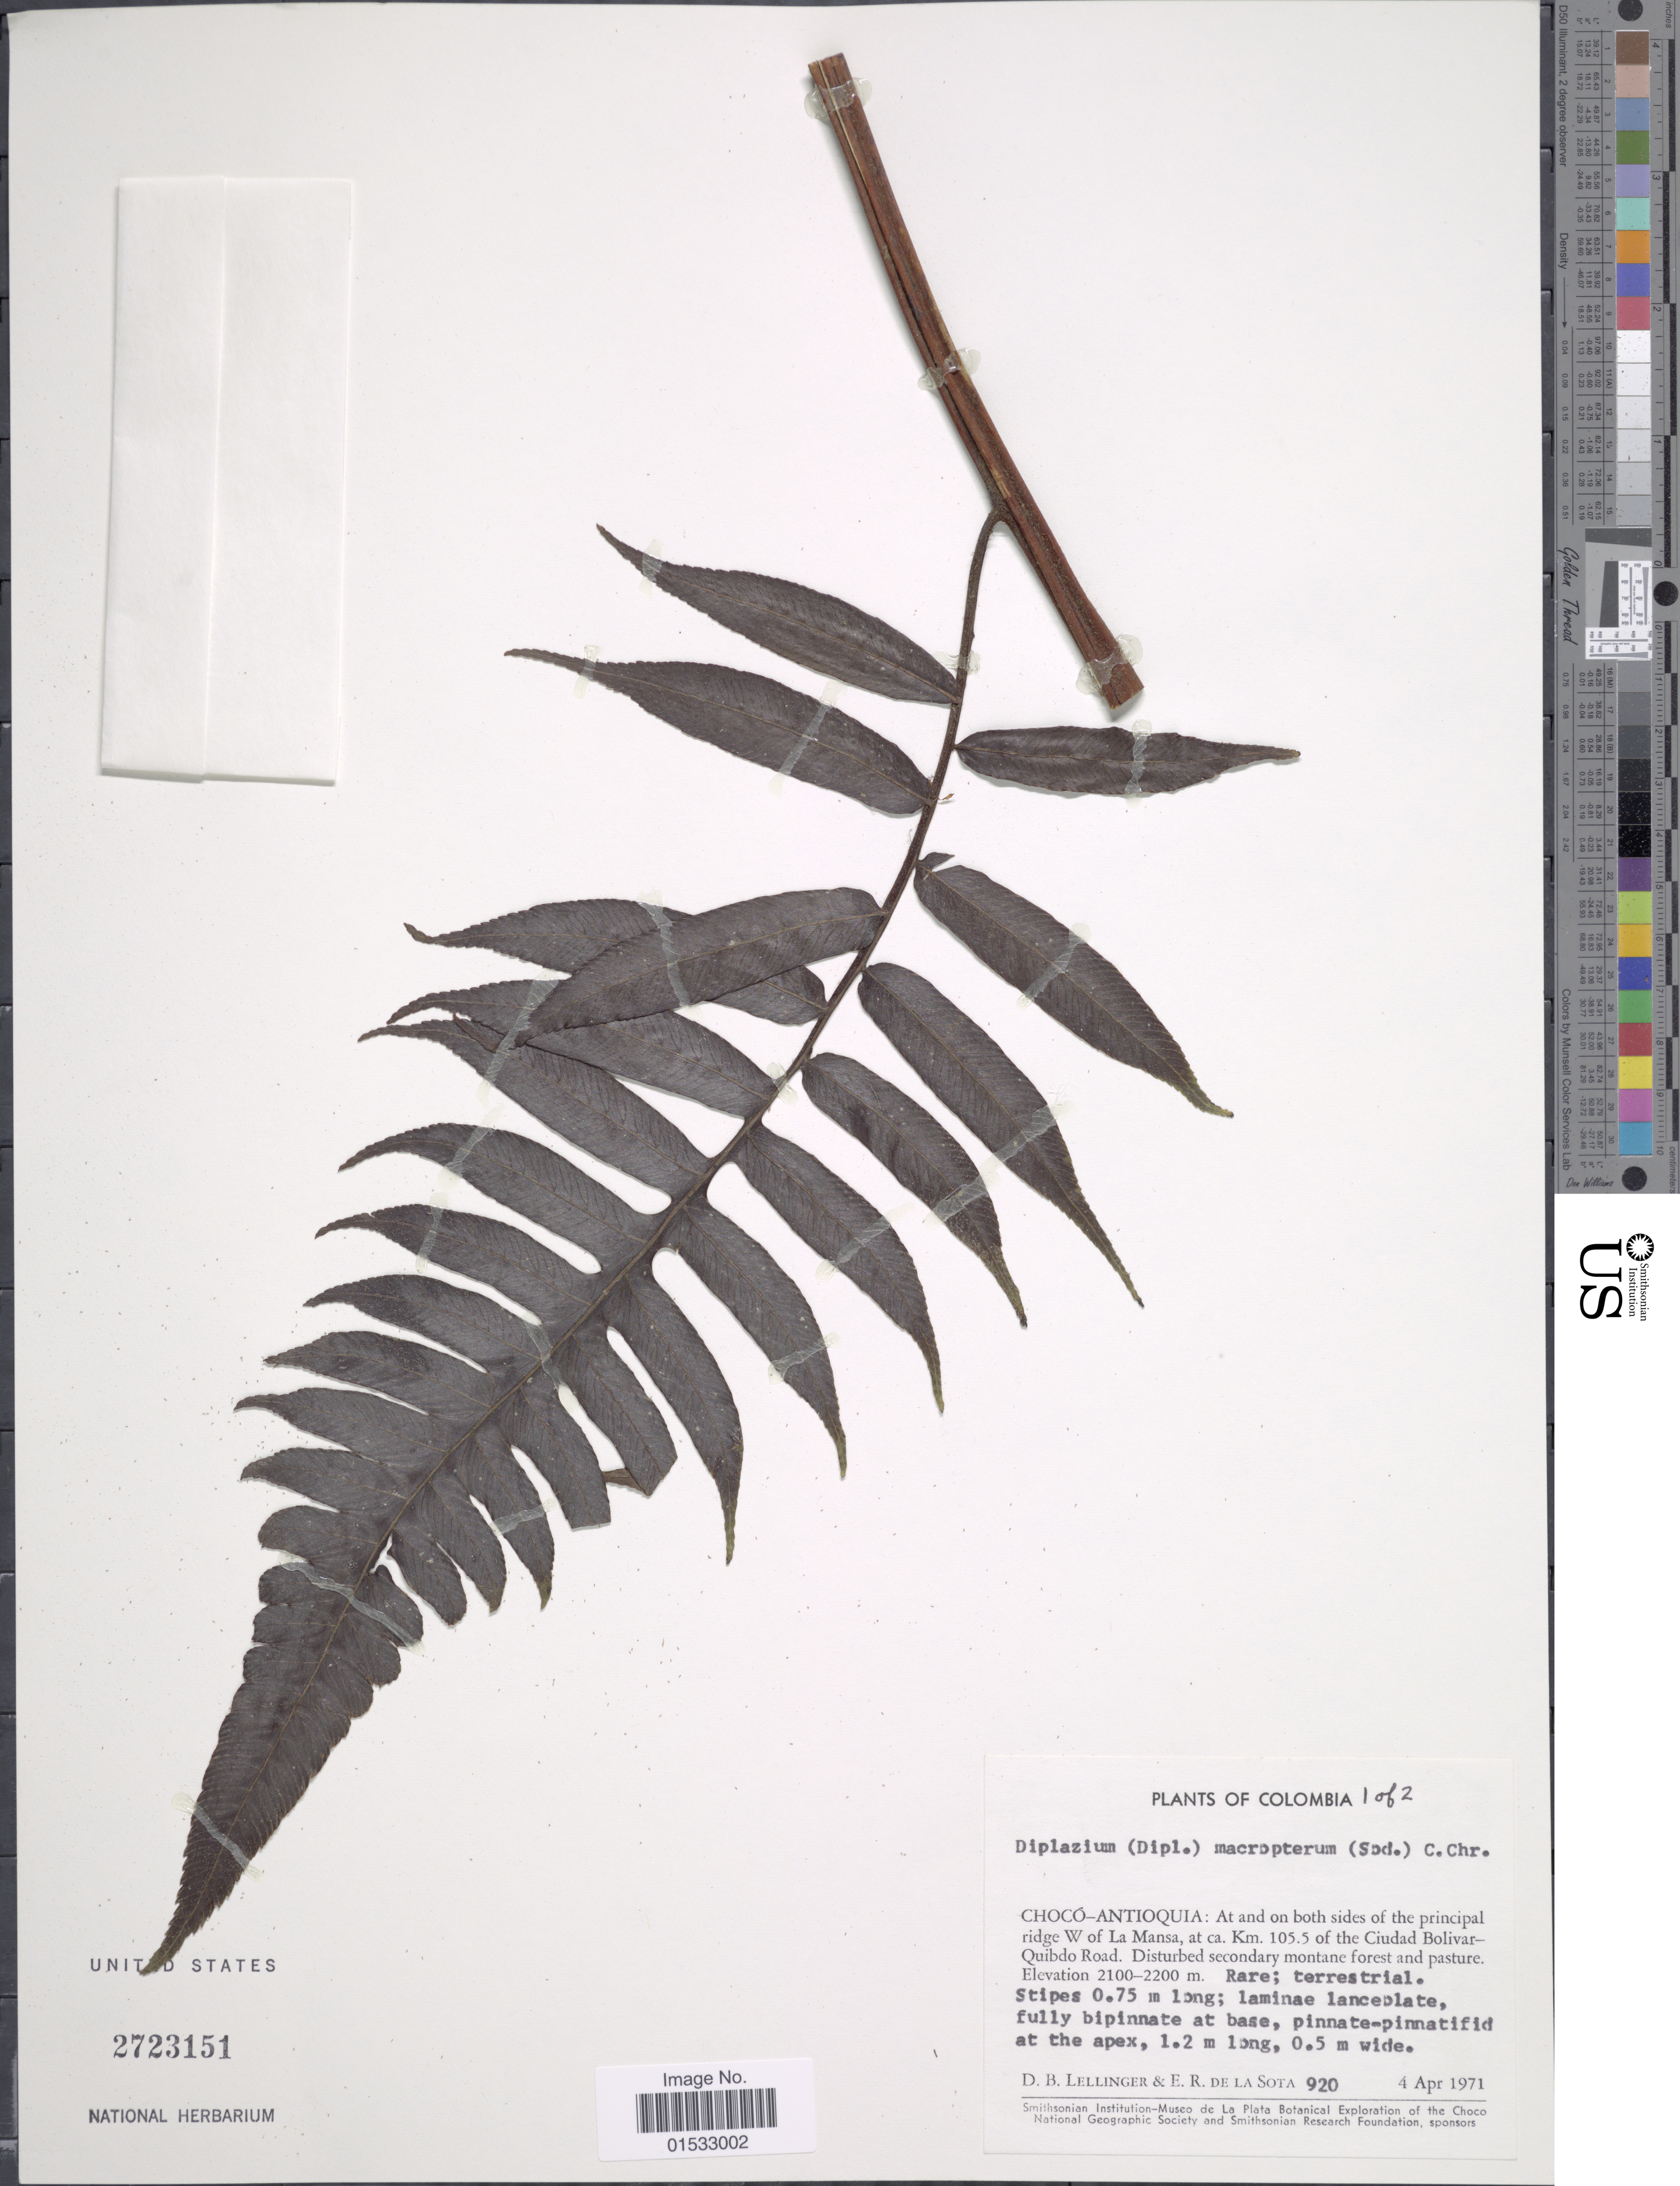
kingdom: Plantae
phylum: Tracheophyta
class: Polypodiopsida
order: Polypodiales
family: Athyriaceae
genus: Diplazium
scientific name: Diplazium macropterum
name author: (Sodiro) C. Chr.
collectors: D. B. Lellinger & E. R. de la Sota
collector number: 920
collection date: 1971-04-04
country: Colombia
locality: Chocó- AntioQuia: at on an both sides of the principal ridge W of La Mansa, at ca. Km. 105.5 of the Ciudad Bolivar- Quibdo Road.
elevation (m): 2100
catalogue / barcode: US 2723151